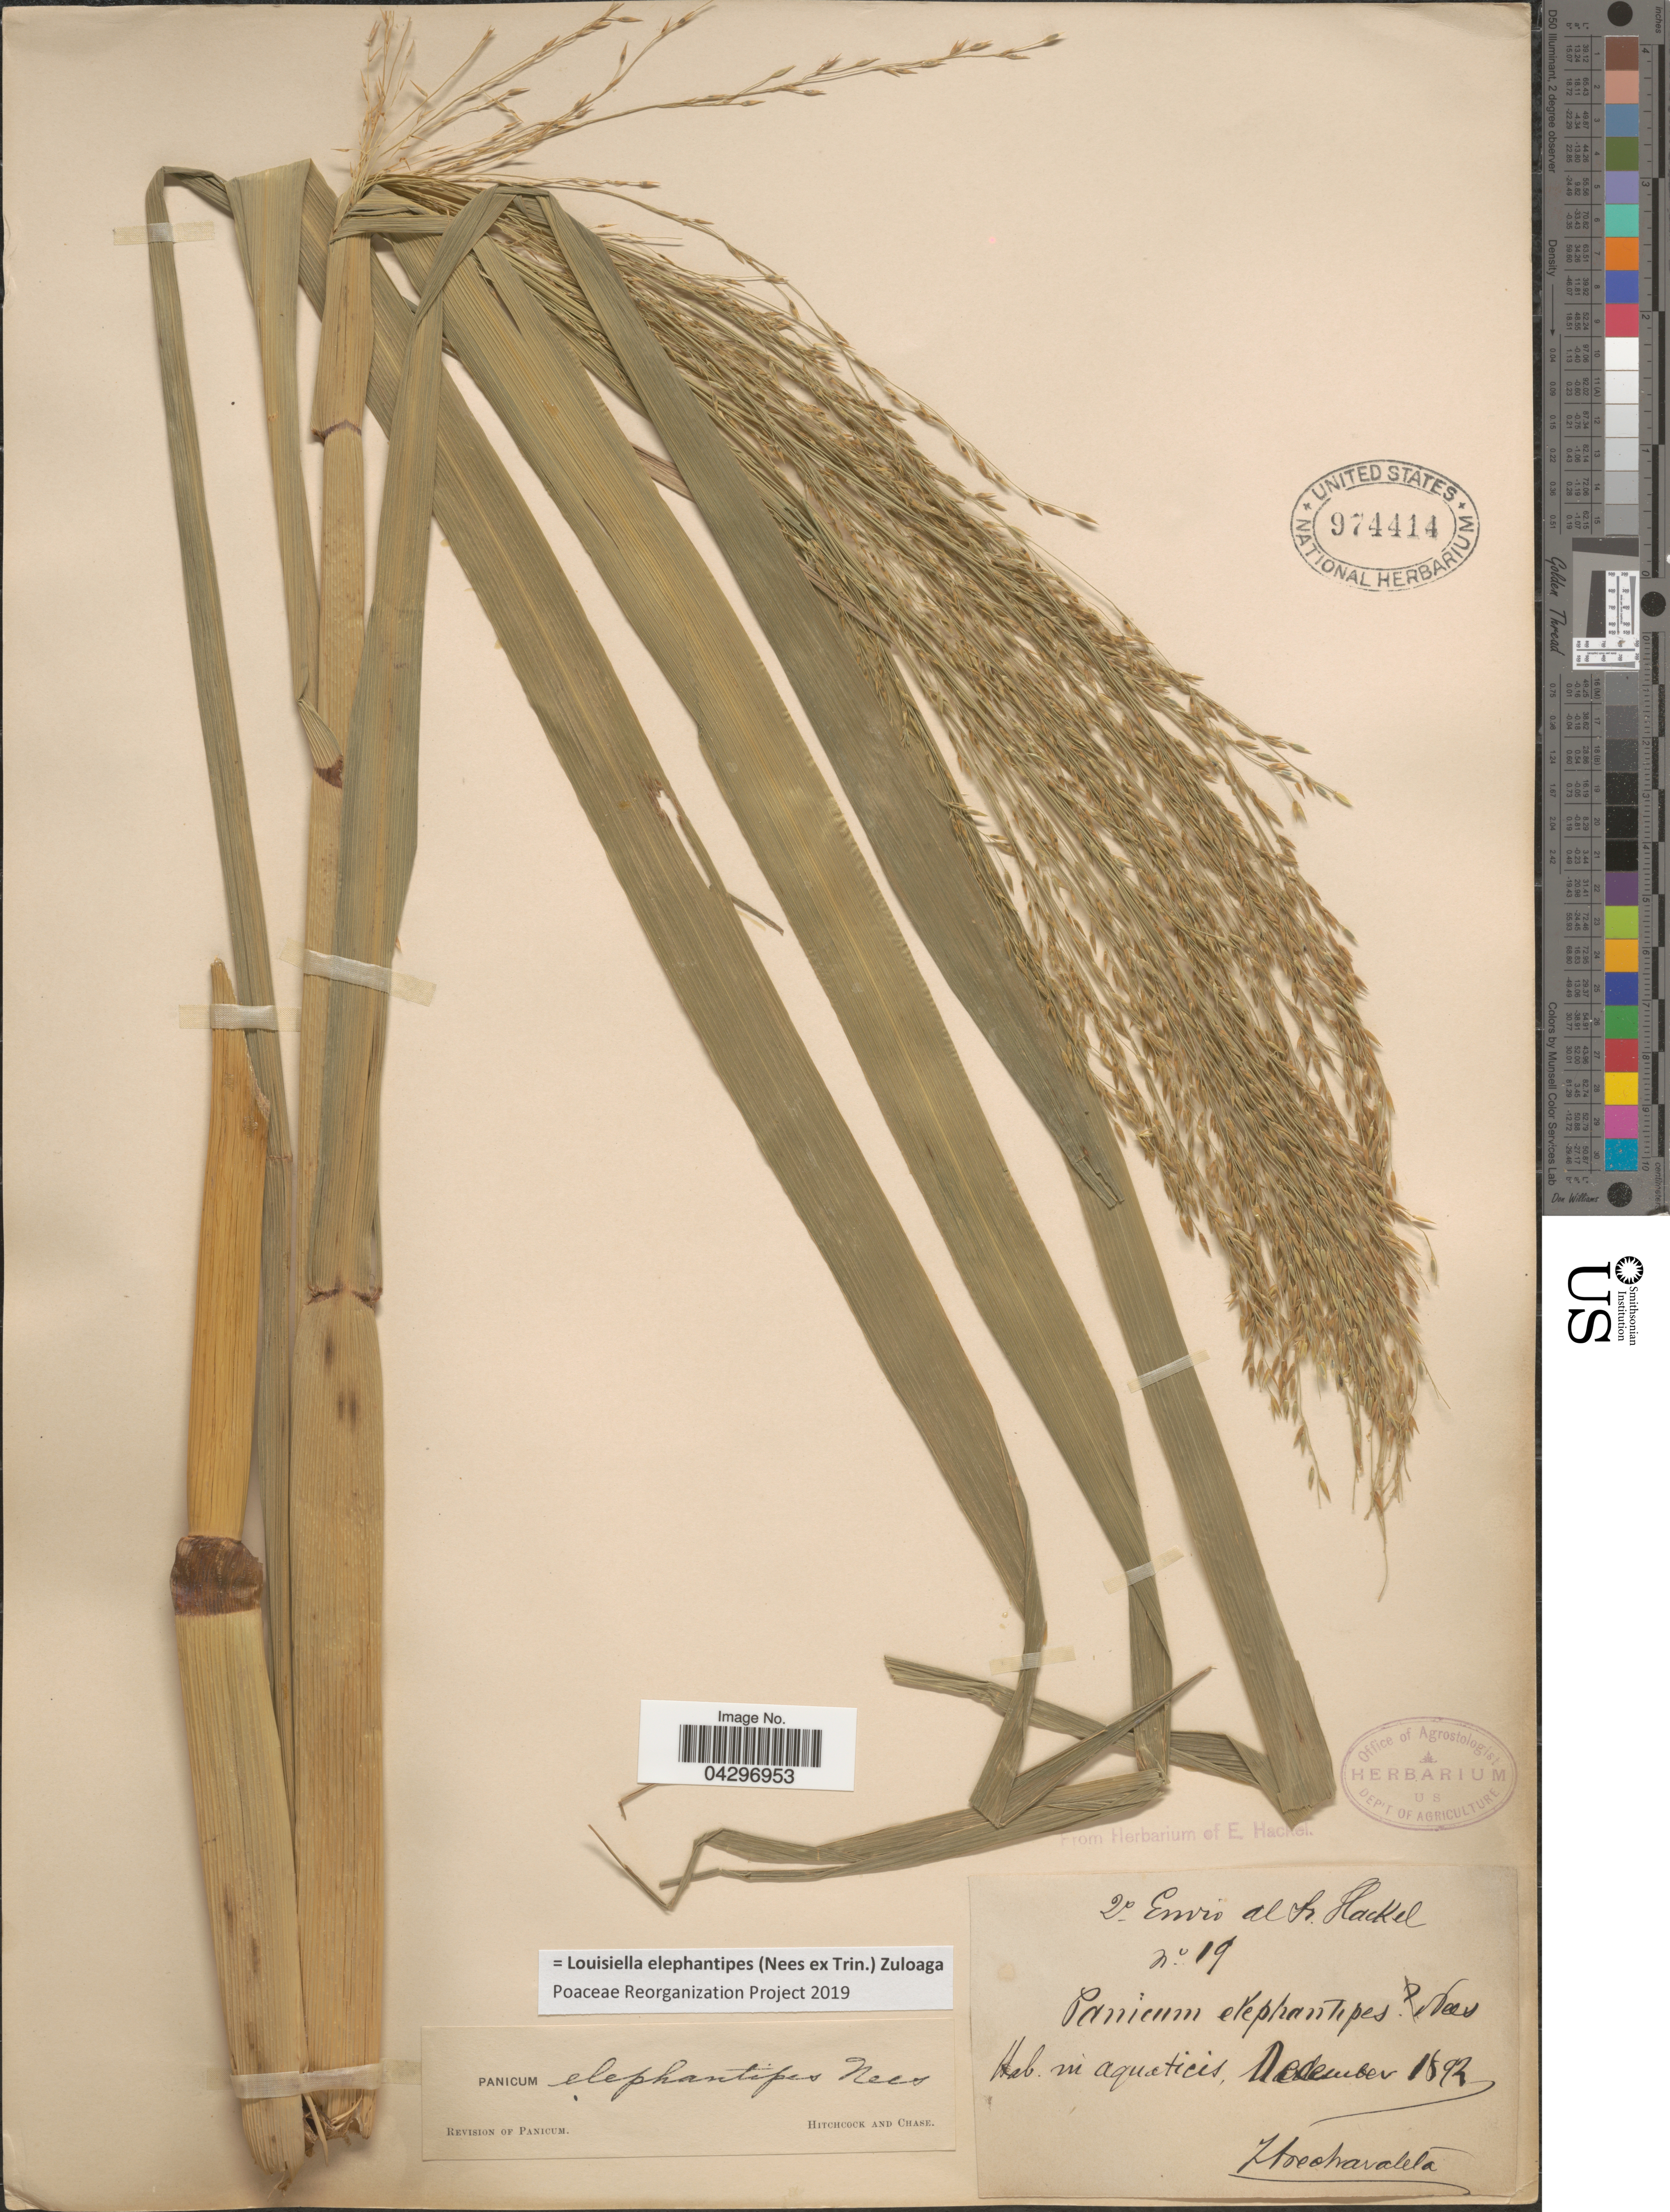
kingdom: Plantae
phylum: Tracheophyta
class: Liliopsida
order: Poales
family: Poaceae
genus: Louisiella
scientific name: Louisiella elephantipes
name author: (Nees ex Trin.) Zuloaga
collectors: J. Arechavaleta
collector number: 19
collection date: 1892-12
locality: In aquaticis.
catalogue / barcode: US 974414